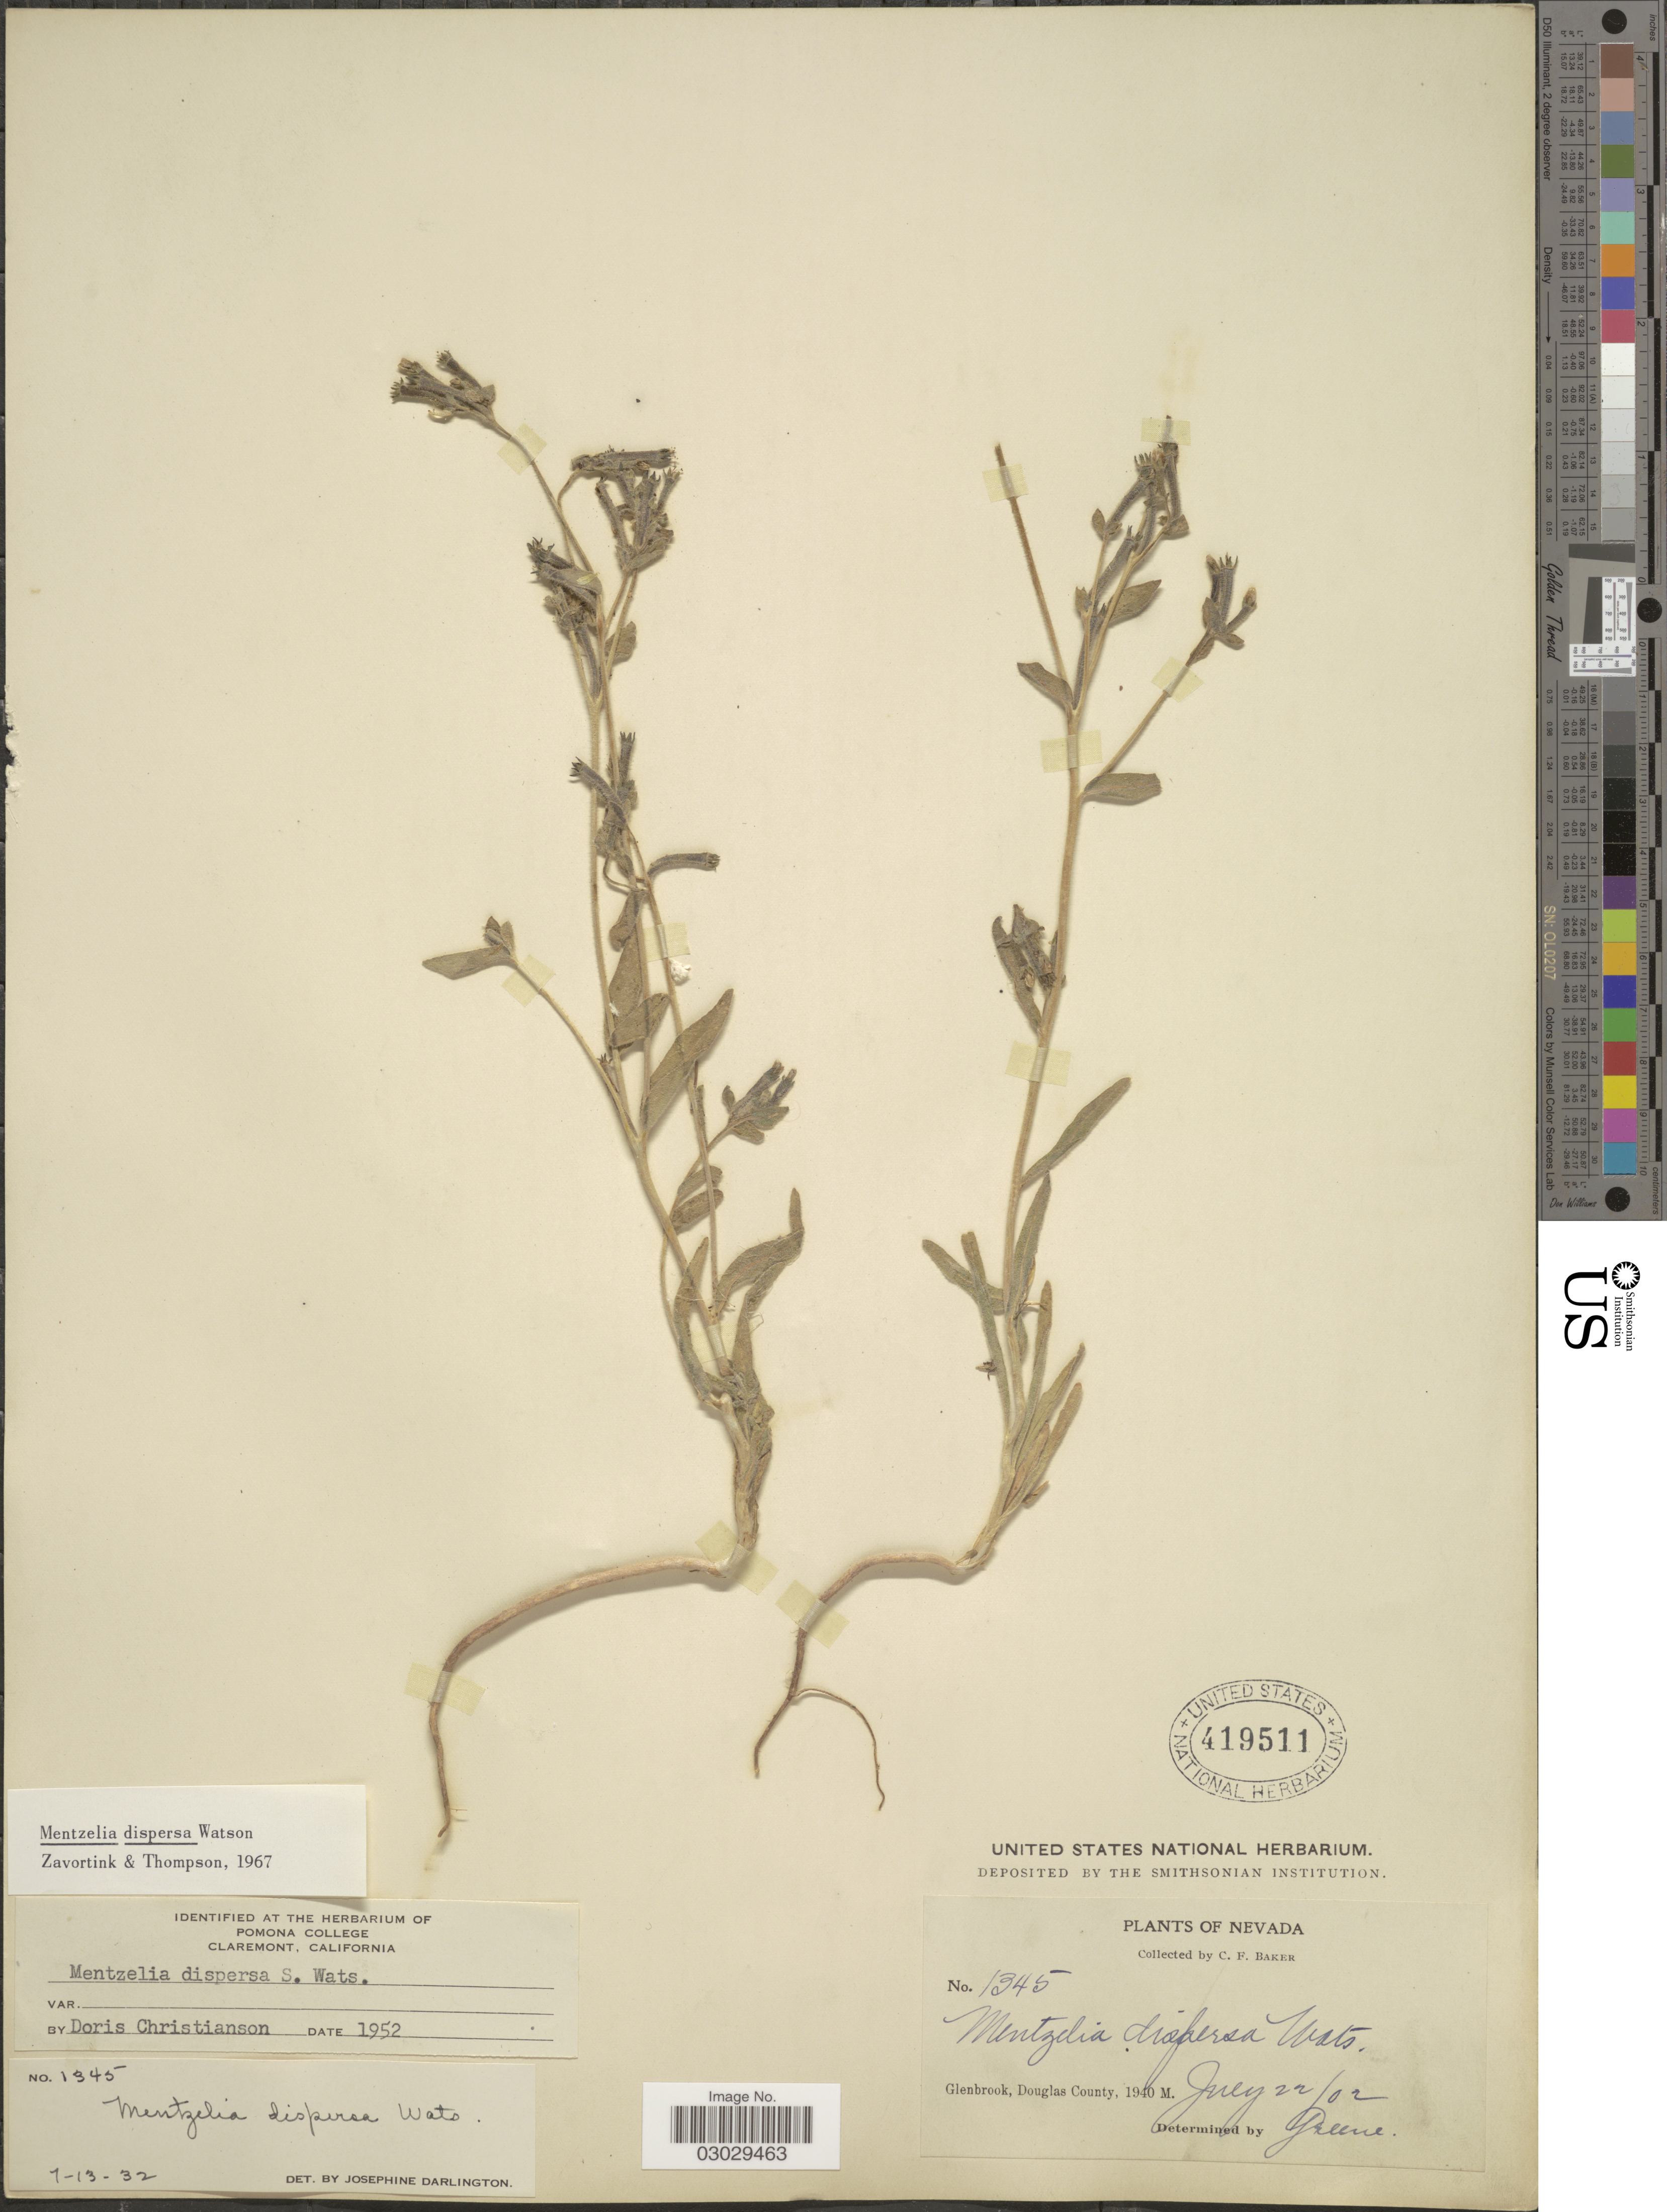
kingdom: Plantae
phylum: Tracheophyta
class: Magnoliopsida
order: Cornales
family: Loasaceae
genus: Mentzelia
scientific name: Mentzelia dispersa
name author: S. Watson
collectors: C. F. Baker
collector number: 1345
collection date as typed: Transcribed d/m/y: 22/7/2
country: United States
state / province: Nevada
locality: Glenbrook, Douglas County.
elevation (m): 1940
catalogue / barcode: US 419511